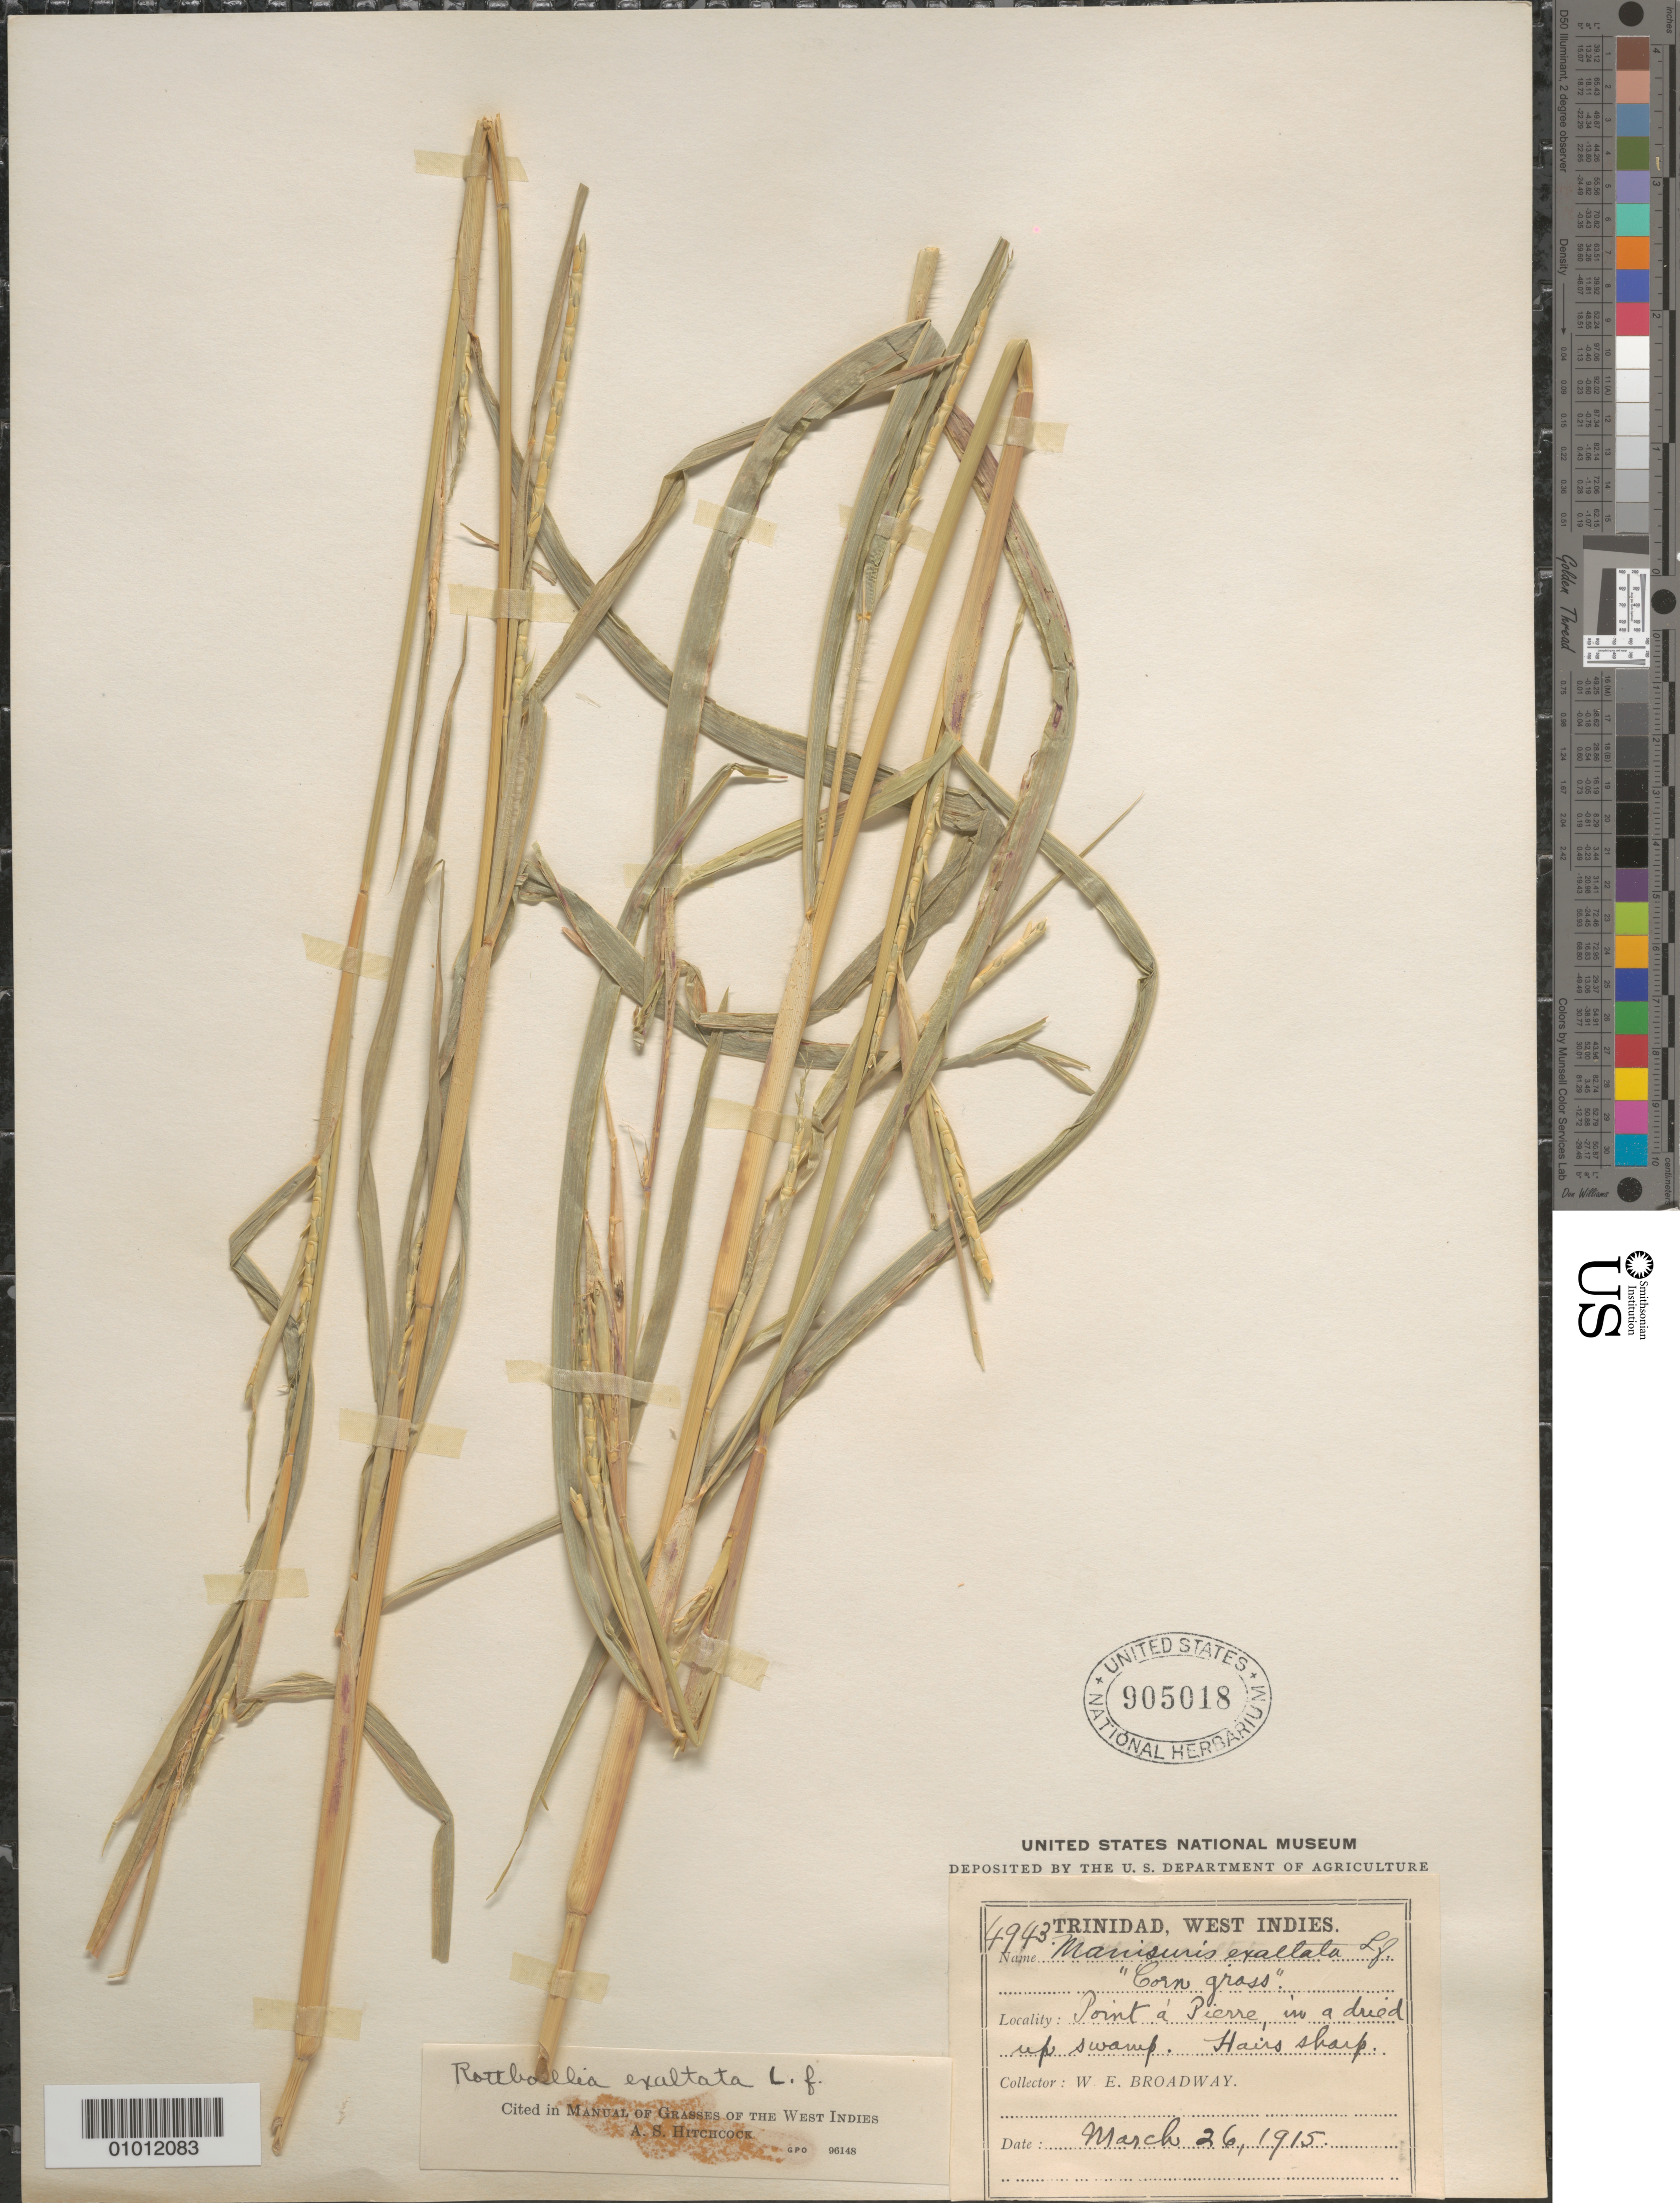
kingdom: Plantae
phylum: Tracheophyta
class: Liliopsida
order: Poales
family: Poaceae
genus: Rottboellia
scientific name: Rottboellia cochinchinensis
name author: (Lour.) Clayton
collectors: W. E. Broadway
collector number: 4943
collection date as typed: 26 Mar 1915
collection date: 1915-03-26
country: Trinidad and Tobago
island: Trinidad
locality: Point a Pierre in a dried up swamp.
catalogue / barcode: US 905018